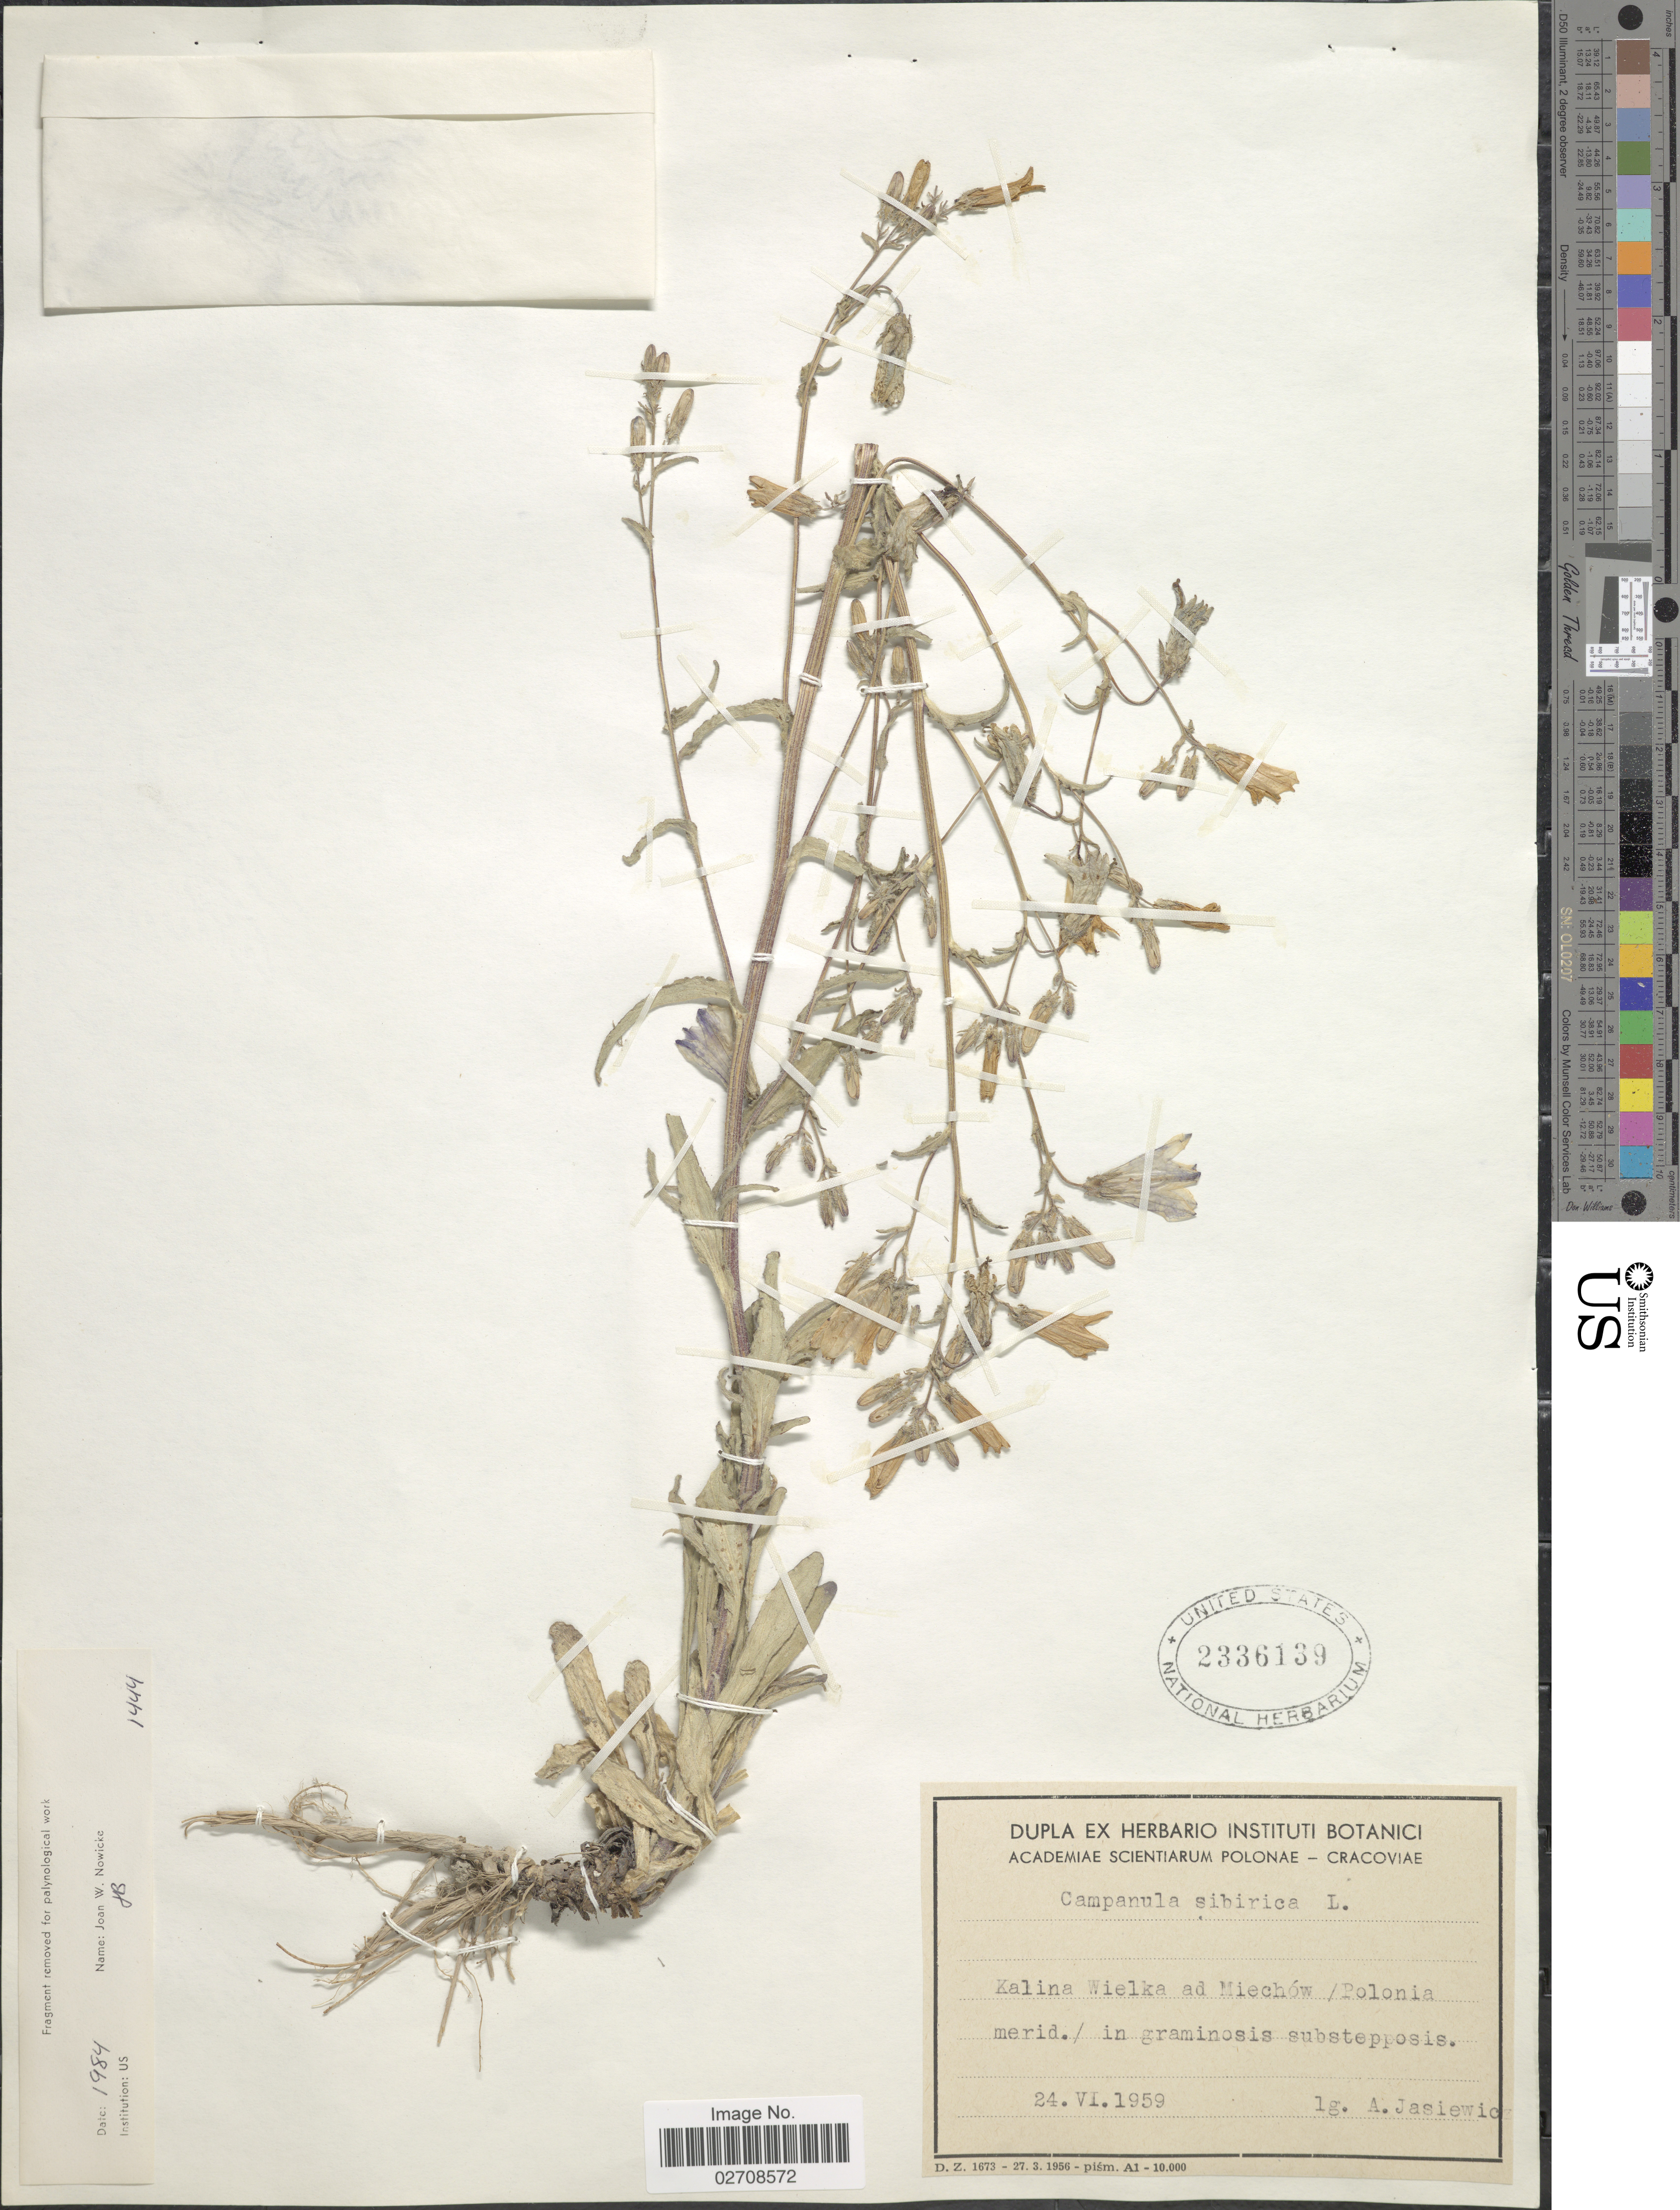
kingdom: Plantae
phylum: Tracheophyta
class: Magnoliopsida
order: Asterales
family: Campanulaceae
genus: Campanula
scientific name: Campanula sibirica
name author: L.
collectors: A. Jasiewicz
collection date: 1959-09-24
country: Poland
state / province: Malopolskie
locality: Kalina Wielka ad Miechow/Polonia merid./in graminosis substepposis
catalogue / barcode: US 2336139